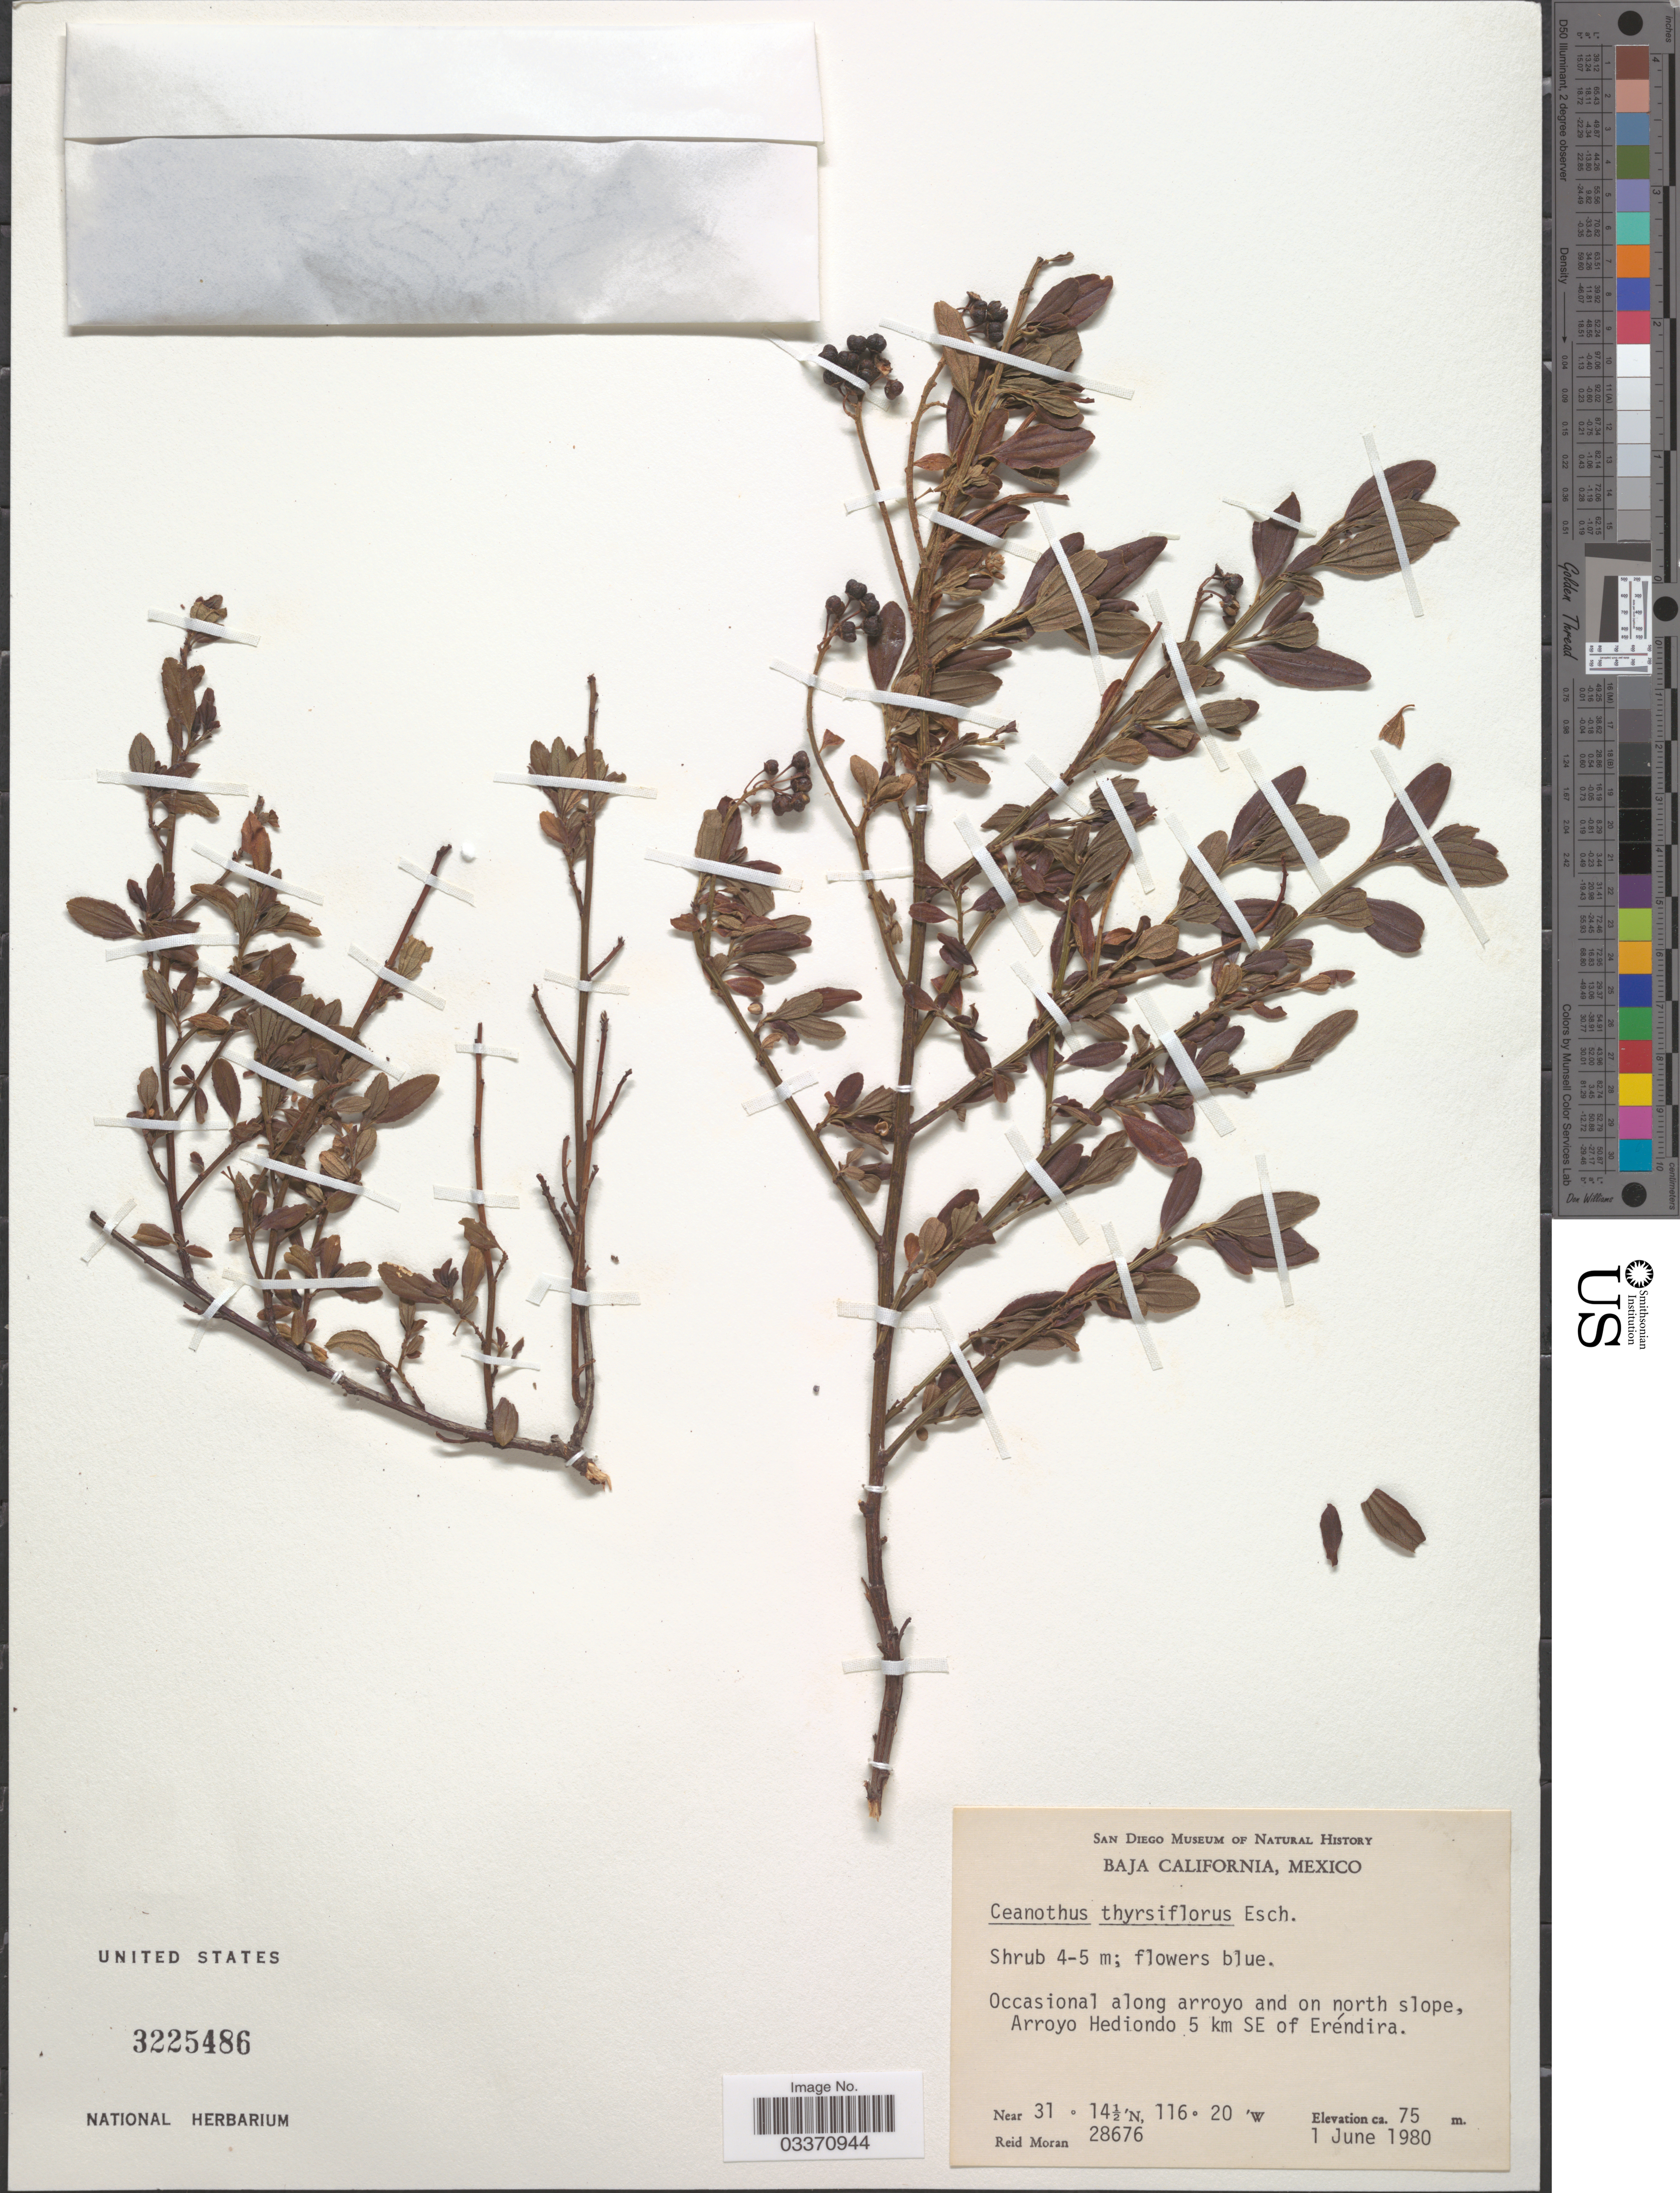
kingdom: Plantae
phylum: Tracheophyta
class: Magnoliopsida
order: Rosales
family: Rhamnaceae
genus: Ceanothus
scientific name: Ceanothus thyrsiflorus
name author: Eschsch.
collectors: R. Moran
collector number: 28676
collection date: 1980-06-01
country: Mexico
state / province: Baja California Norte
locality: Occasional along arroyo and on north slope, Arroyo Hediondo 5 km SE of Eréndira.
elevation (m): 75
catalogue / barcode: US 3225486